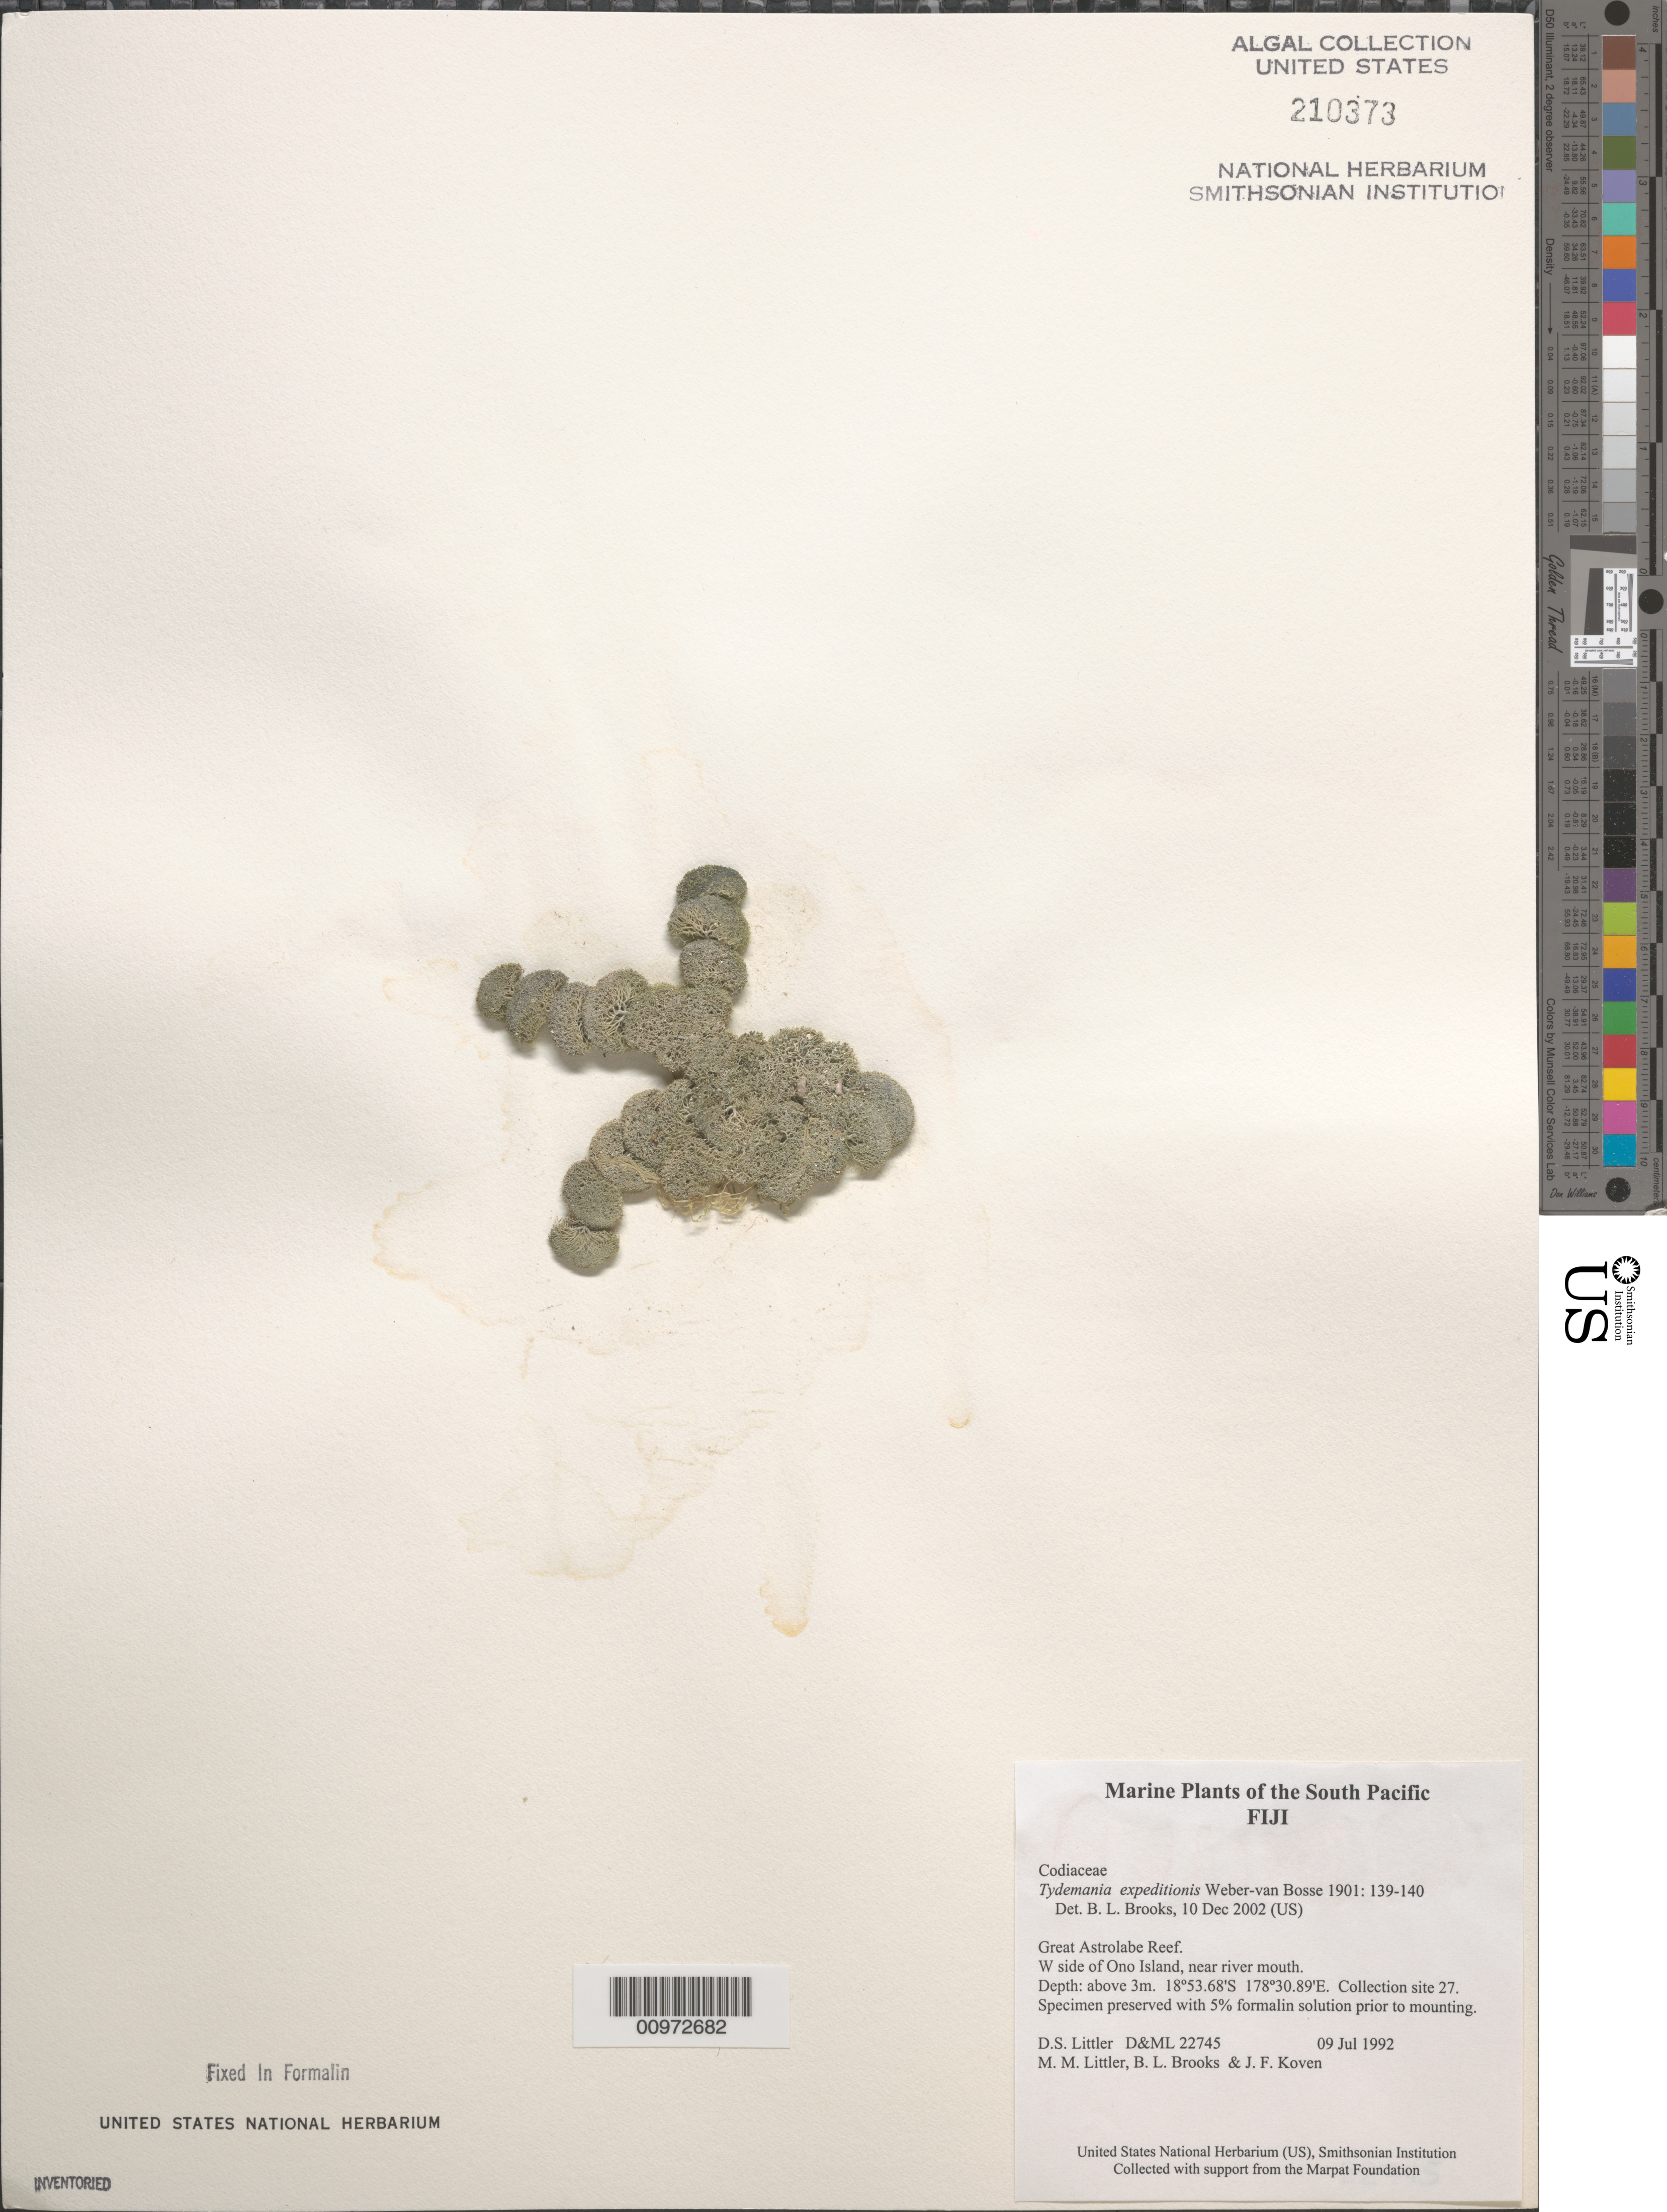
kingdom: Plantae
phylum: Chlorophyta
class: Ulvophyceae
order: Bryopsidales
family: Udoteaceae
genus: Tydemania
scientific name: Tydemania expeditionis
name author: Weber Bosse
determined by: Brooks, B. L., (BOT), Smithsonian Institution - National Museum of Natural History (UNITED STATES)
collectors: D. S. Littler, M. M. Littler, B. Brooks & J. Koven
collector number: D&ML 22745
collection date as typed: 09 Jul 1992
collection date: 1992-07-09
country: Fiji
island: Ono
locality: Great Astrolabe Reef, west side of island, near river mouth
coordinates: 18 53.68'S, 178 30.89'E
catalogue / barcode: US 210373